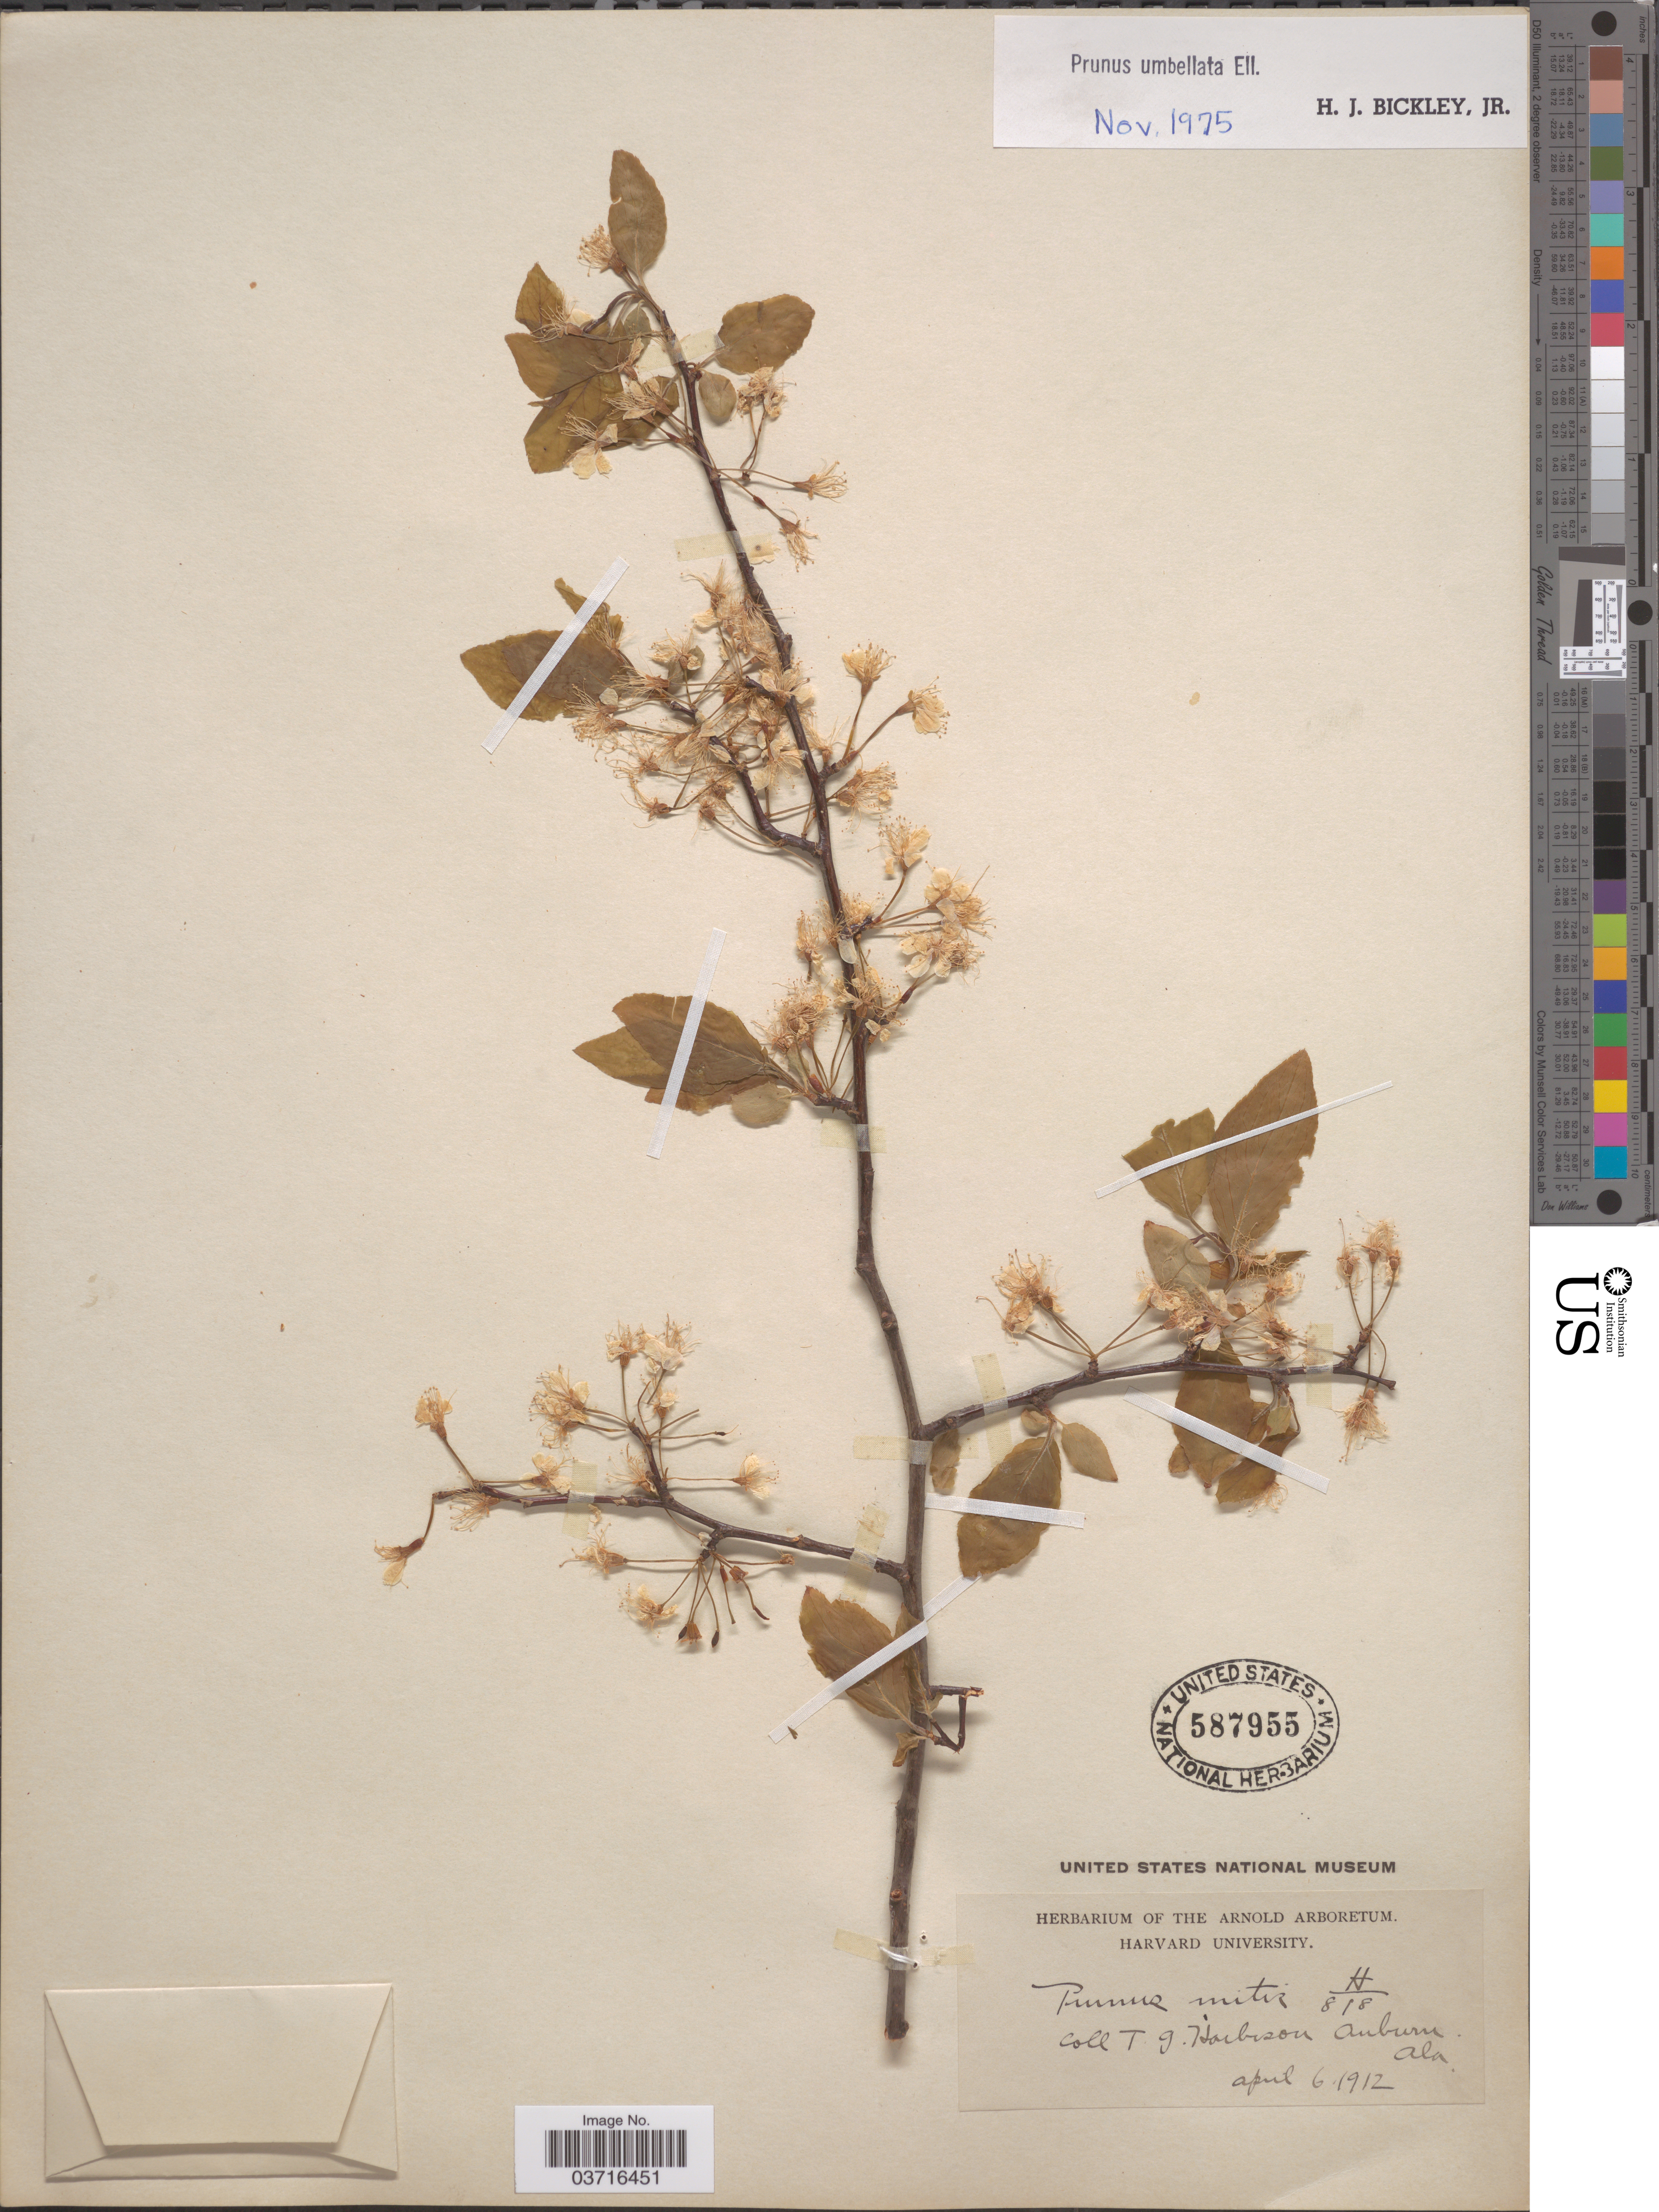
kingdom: Plantae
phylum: Tracheophyta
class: Magnoliopsida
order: Rosales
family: Rosaceae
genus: Prunus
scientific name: Prunus umbellata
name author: Elliott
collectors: T. Harbison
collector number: H/818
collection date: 1912-04-06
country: United States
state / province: Alabama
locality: Auburn.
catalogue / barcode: US 587955